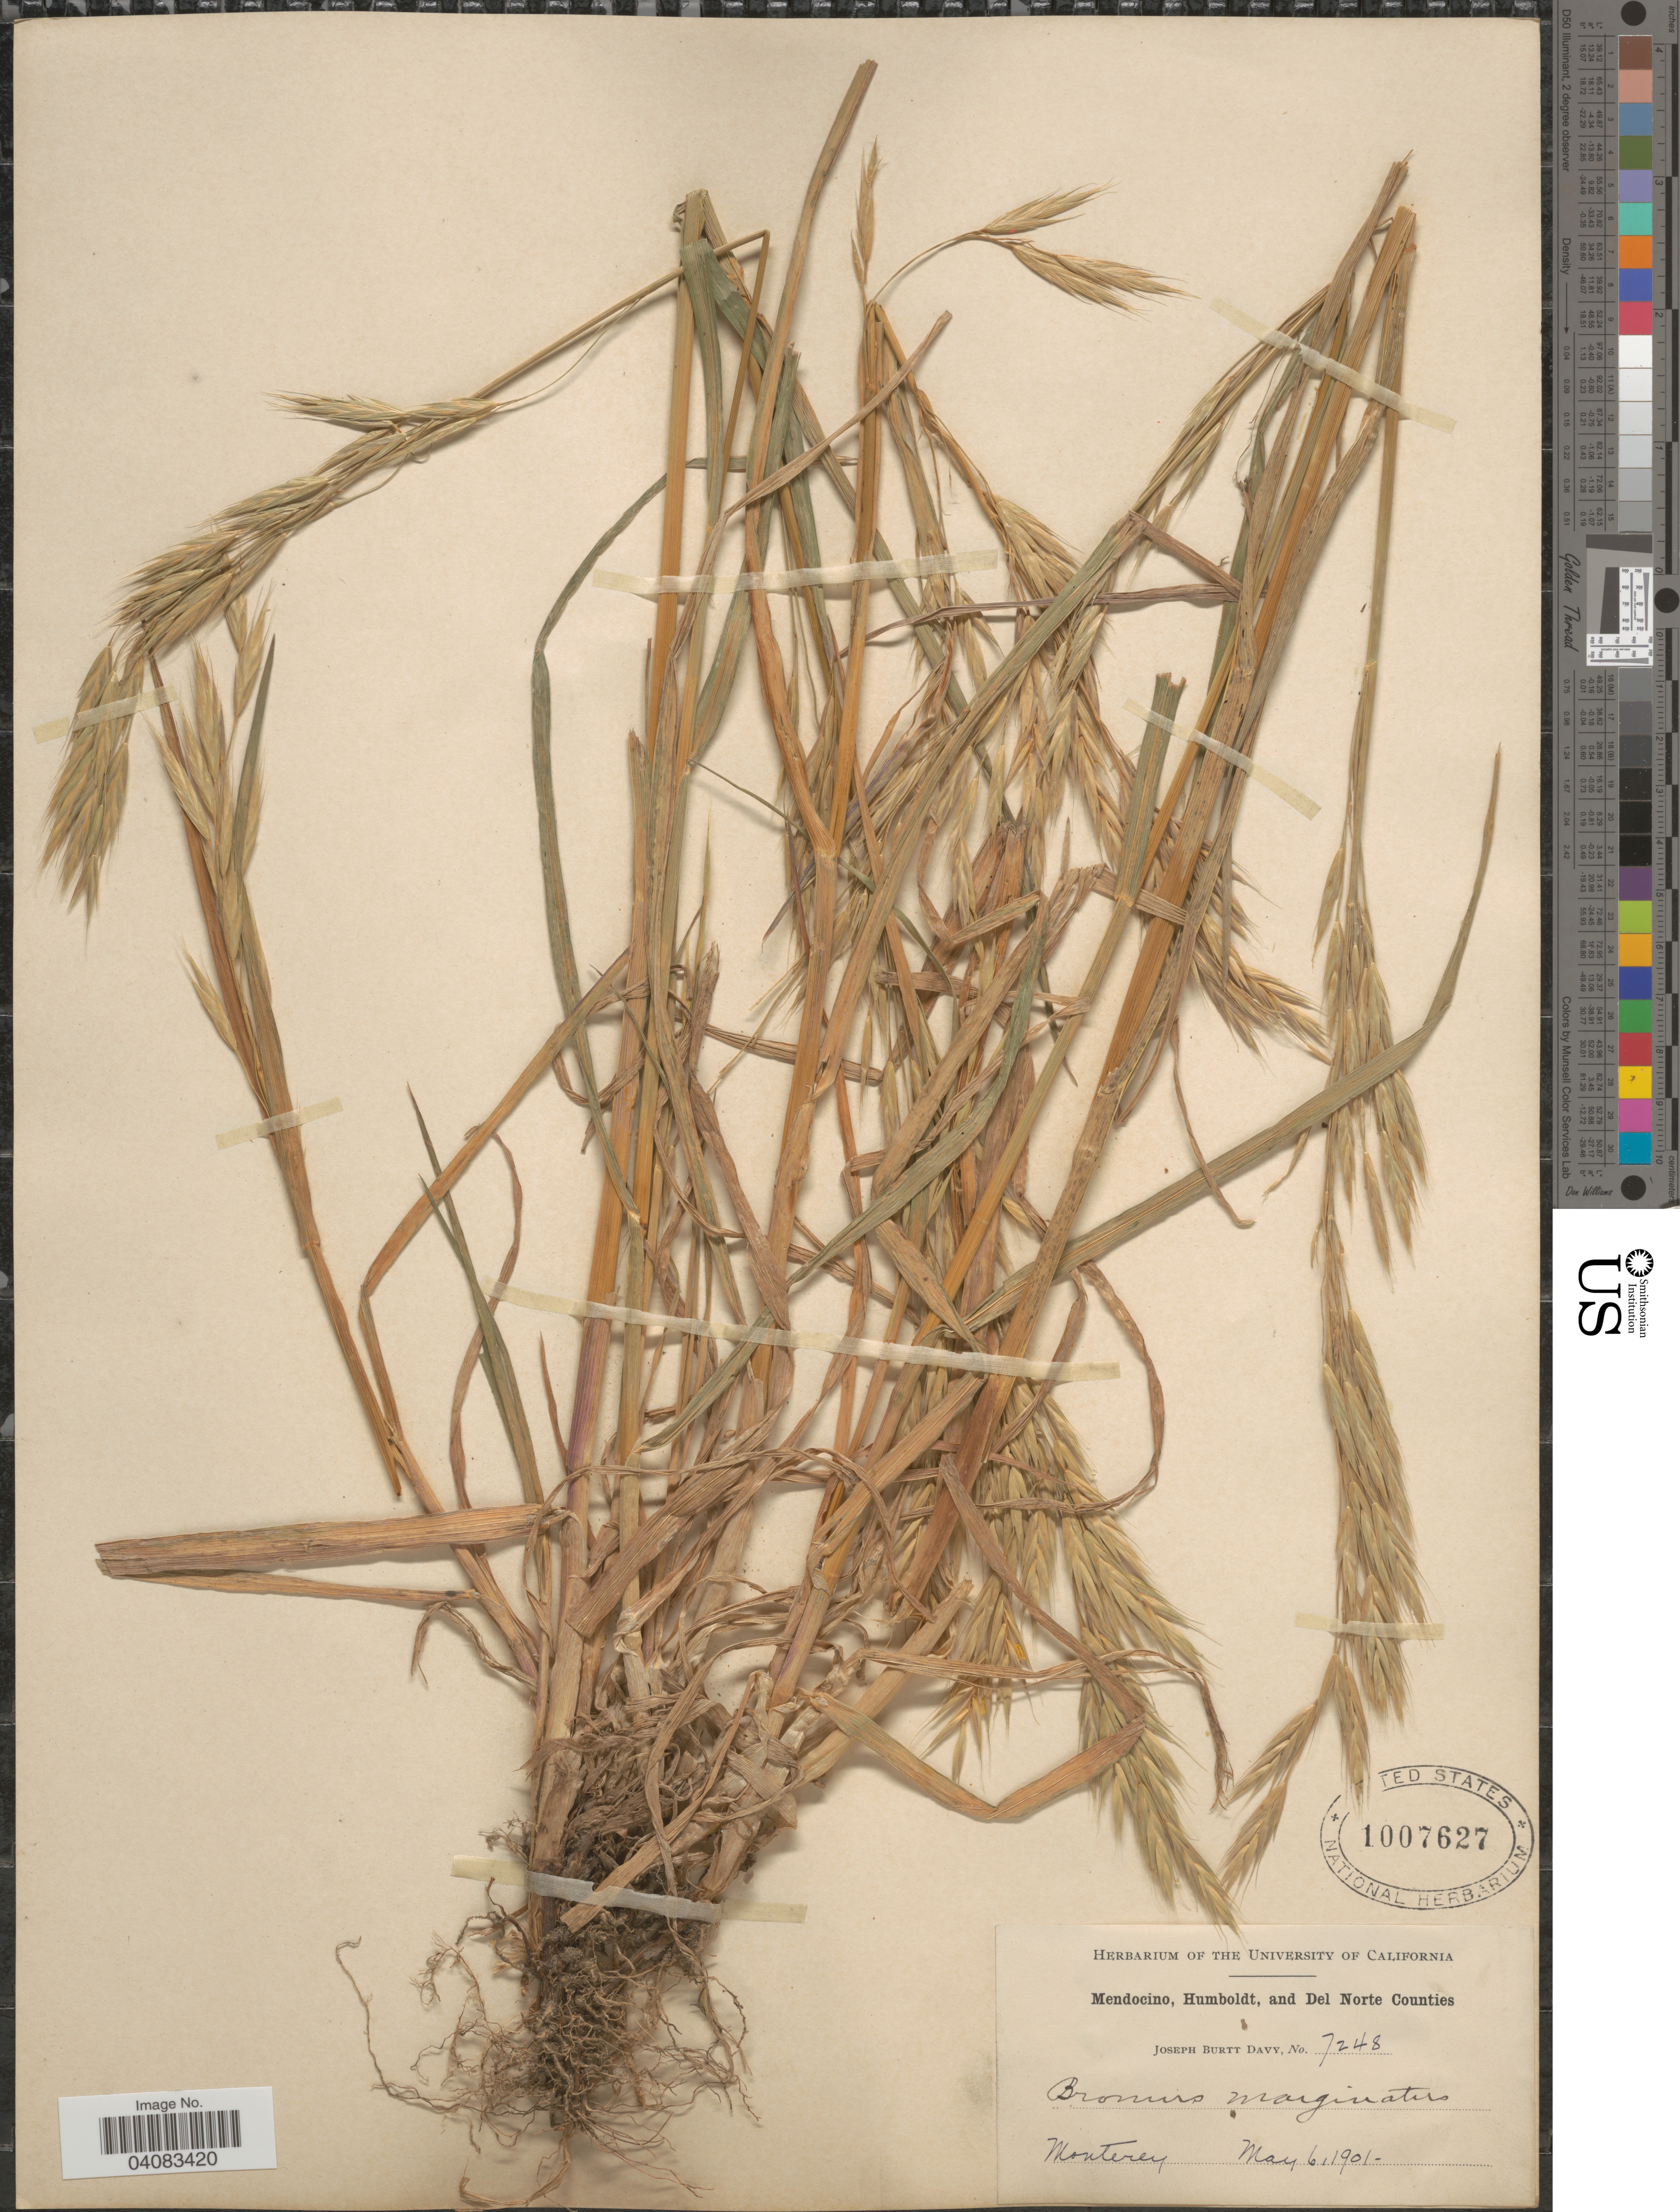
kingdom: Plantae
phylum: Tracheophyta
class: Liliopsida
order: Poales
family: Poaceae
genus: Bromus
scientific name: Bromus marginatus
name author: Nees ex Steud.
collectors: J. Burtt Davy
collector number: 7248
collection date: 1901-05-06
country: United States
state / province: California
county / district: Monterey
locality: Mendocino, Humboldt, and Del Norte Counties. Monterey.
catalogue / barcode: US 1007627